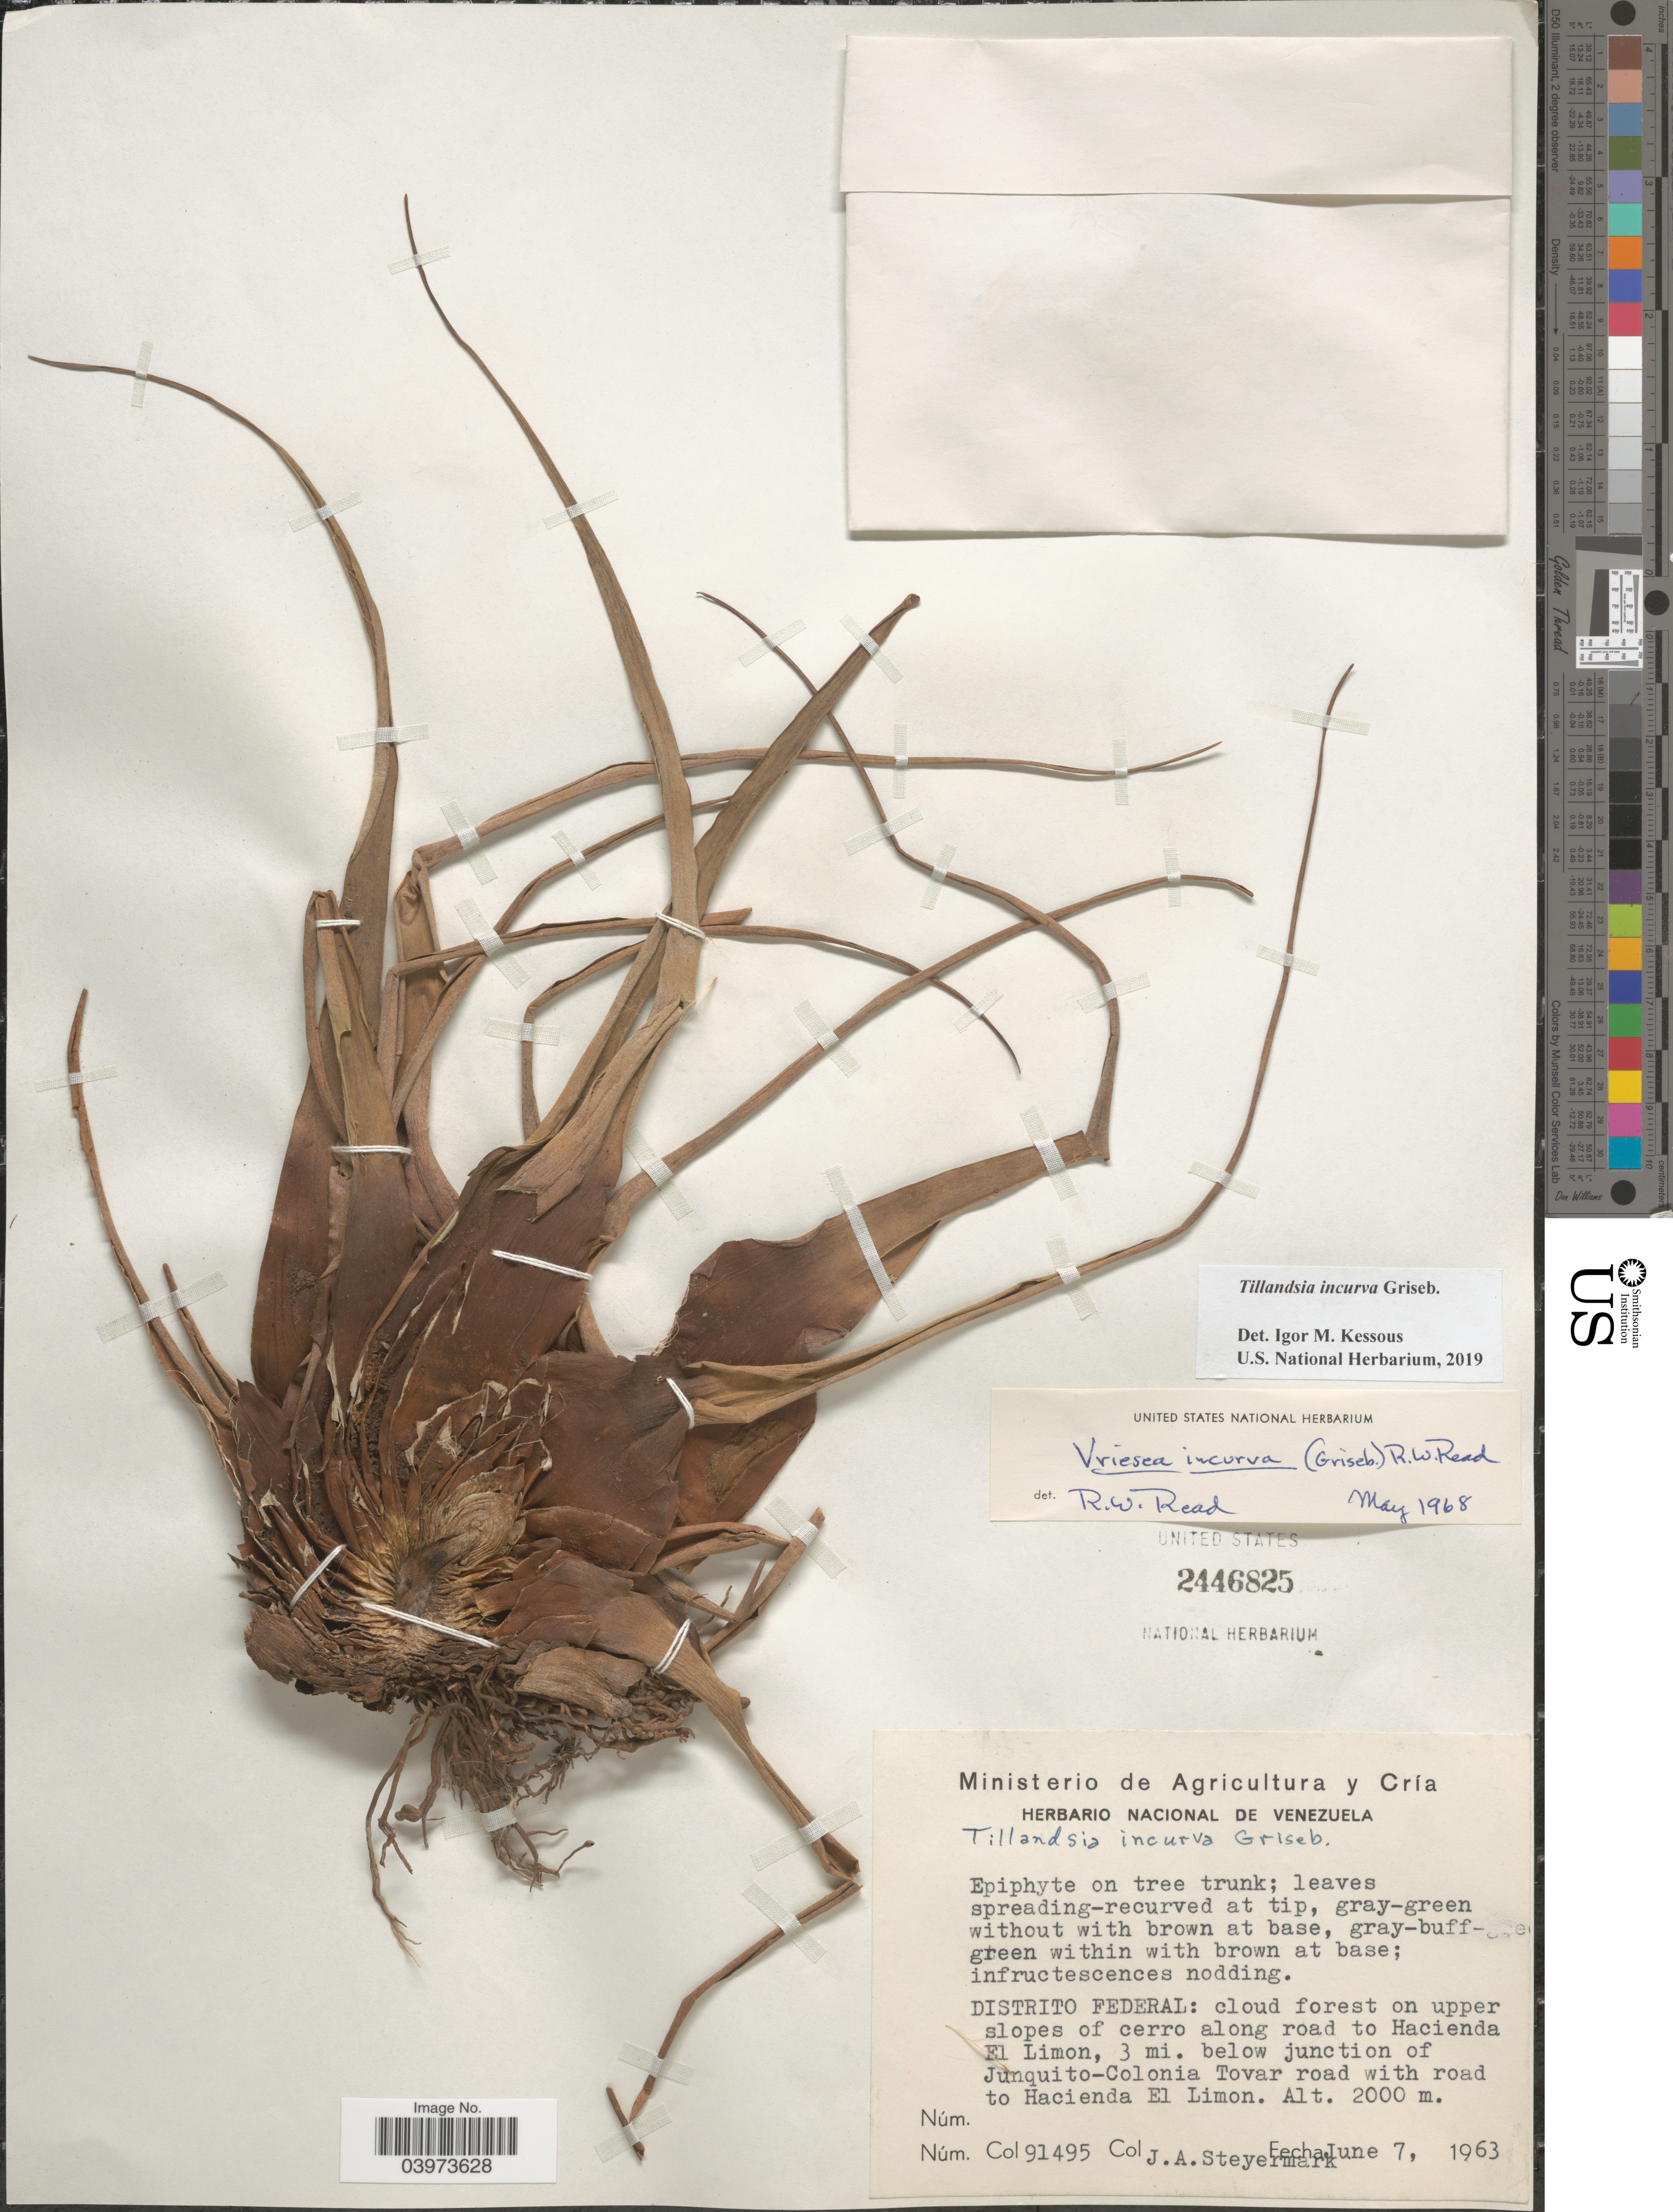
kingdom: Plantae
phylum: Tracheophyta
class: Liliopsida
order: Poales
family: Bromeliaceae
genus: Tillandsia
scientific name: Tillandsia incurva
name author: Griseb.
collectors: J. Steyermark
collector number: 91495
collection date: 1963-06-07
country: Venezuela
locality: Distrito Federal: cloud forest on upper slopes of cerro along road to Hacienda El Limon, 3 mi. below junction of Junquito-Colonia Tovar road with road to Hacienda El Limon.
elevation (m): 2000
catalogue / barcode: US 2446825